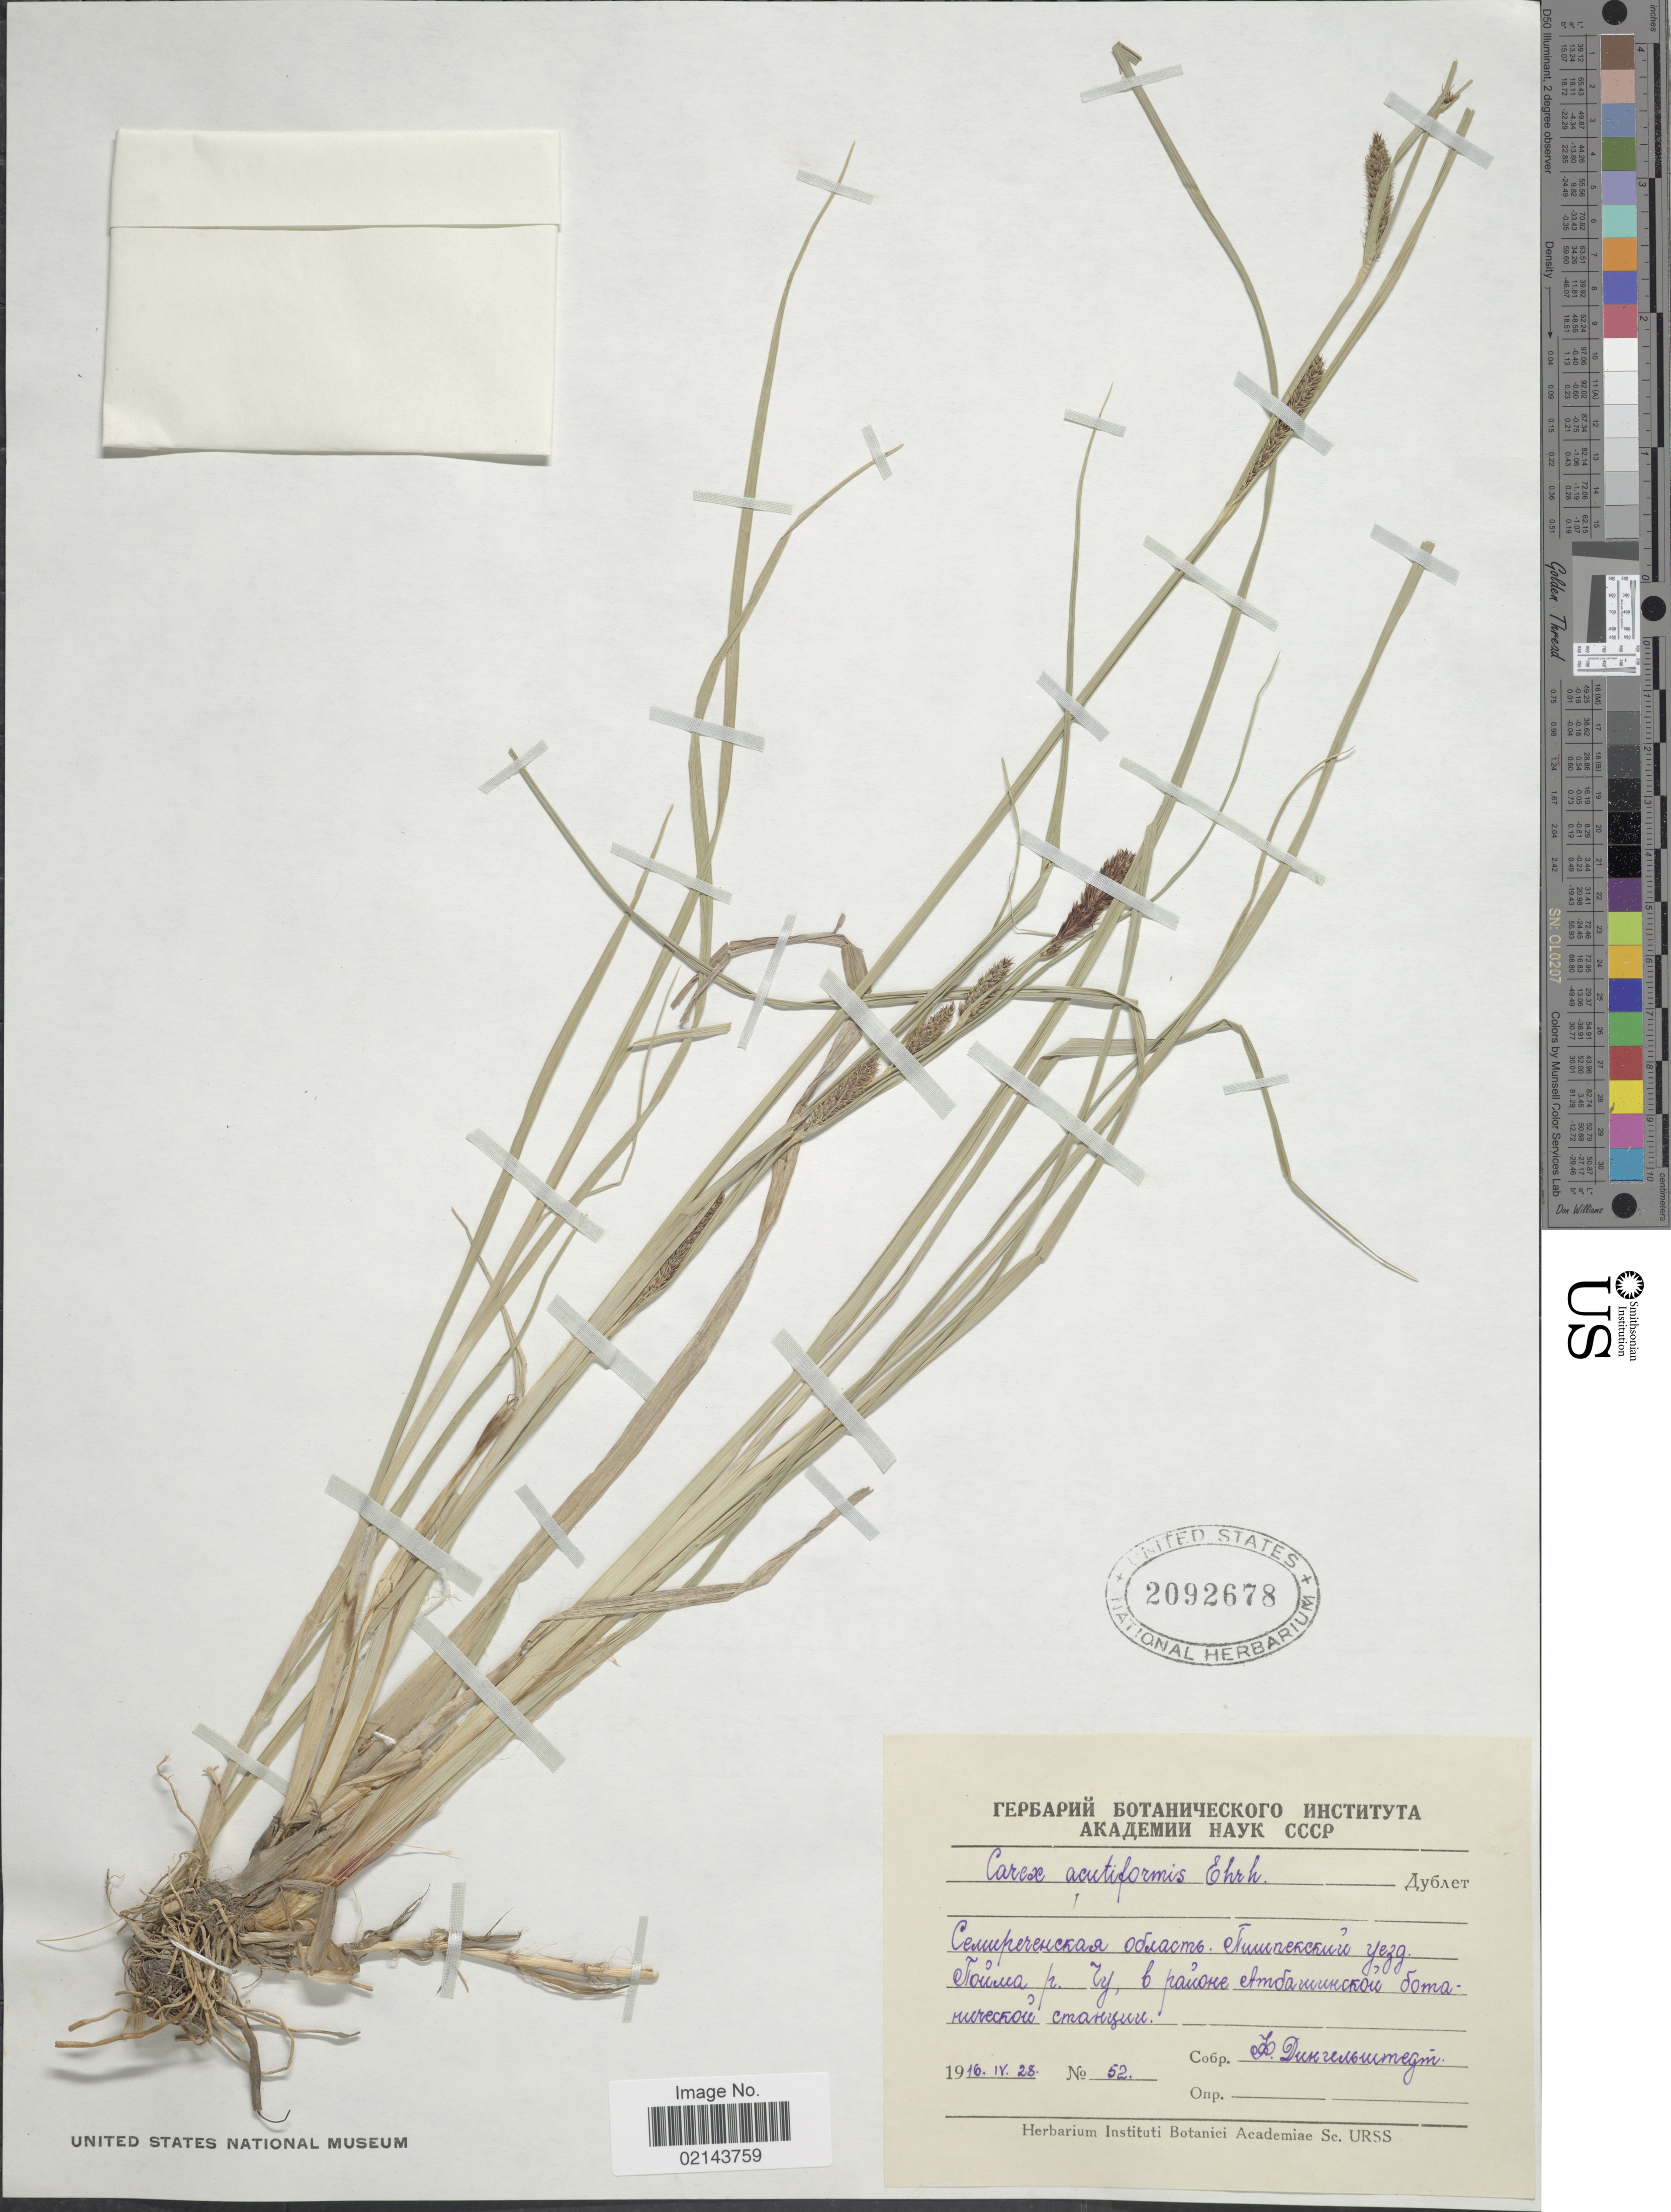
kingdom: Plantae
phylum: Tracheophyta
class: Liliopsida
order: Poales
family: Cyperaceae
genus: Carex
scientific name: Carex acutiformis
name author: Ehrh.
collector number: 52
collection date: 1916-04-28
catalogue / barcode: US 2092678